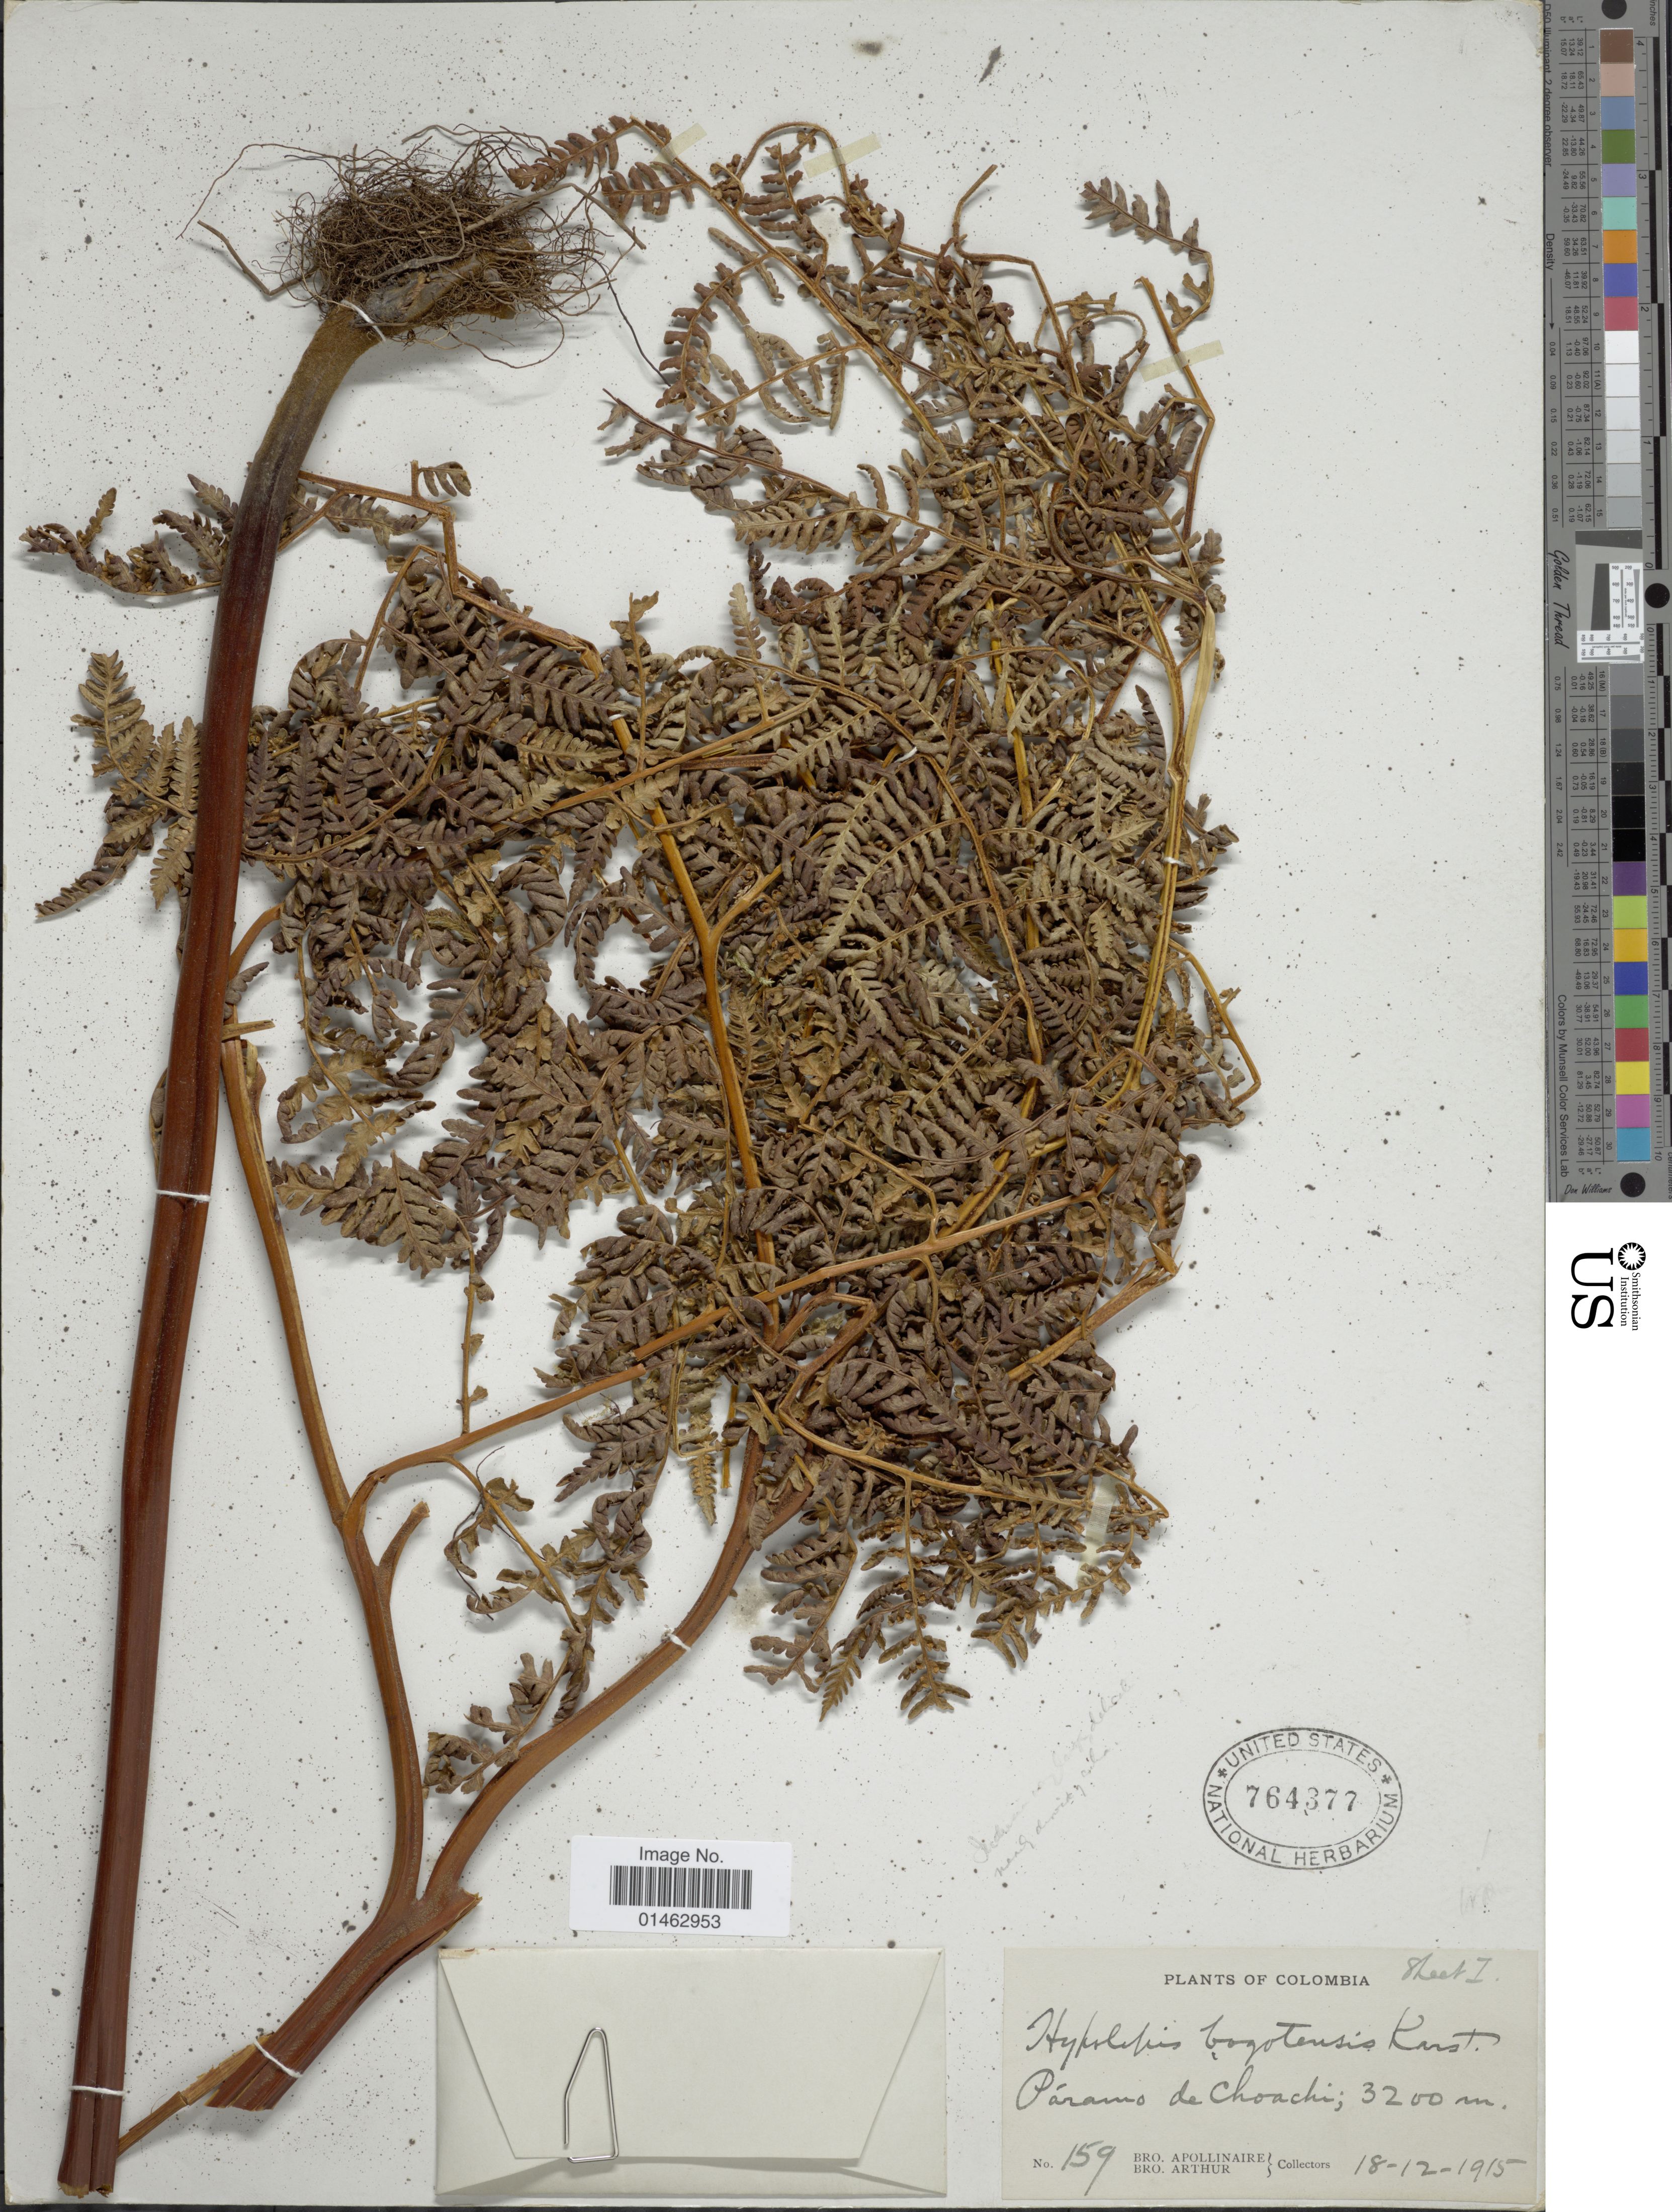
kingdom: Plantae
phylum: Tracheophyta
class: Polypodiopsida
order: Polypodiales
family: Dennstaedtiaceae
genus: Hypolepis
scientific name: Hypolepis bogotensis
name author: H. Karst.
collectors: Bro. Apolinar A. & Bro. Arthur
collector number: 159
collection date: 1915-12-18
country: Colombia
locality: Páramo de Choachi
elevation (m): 3200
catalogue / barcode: US 764377